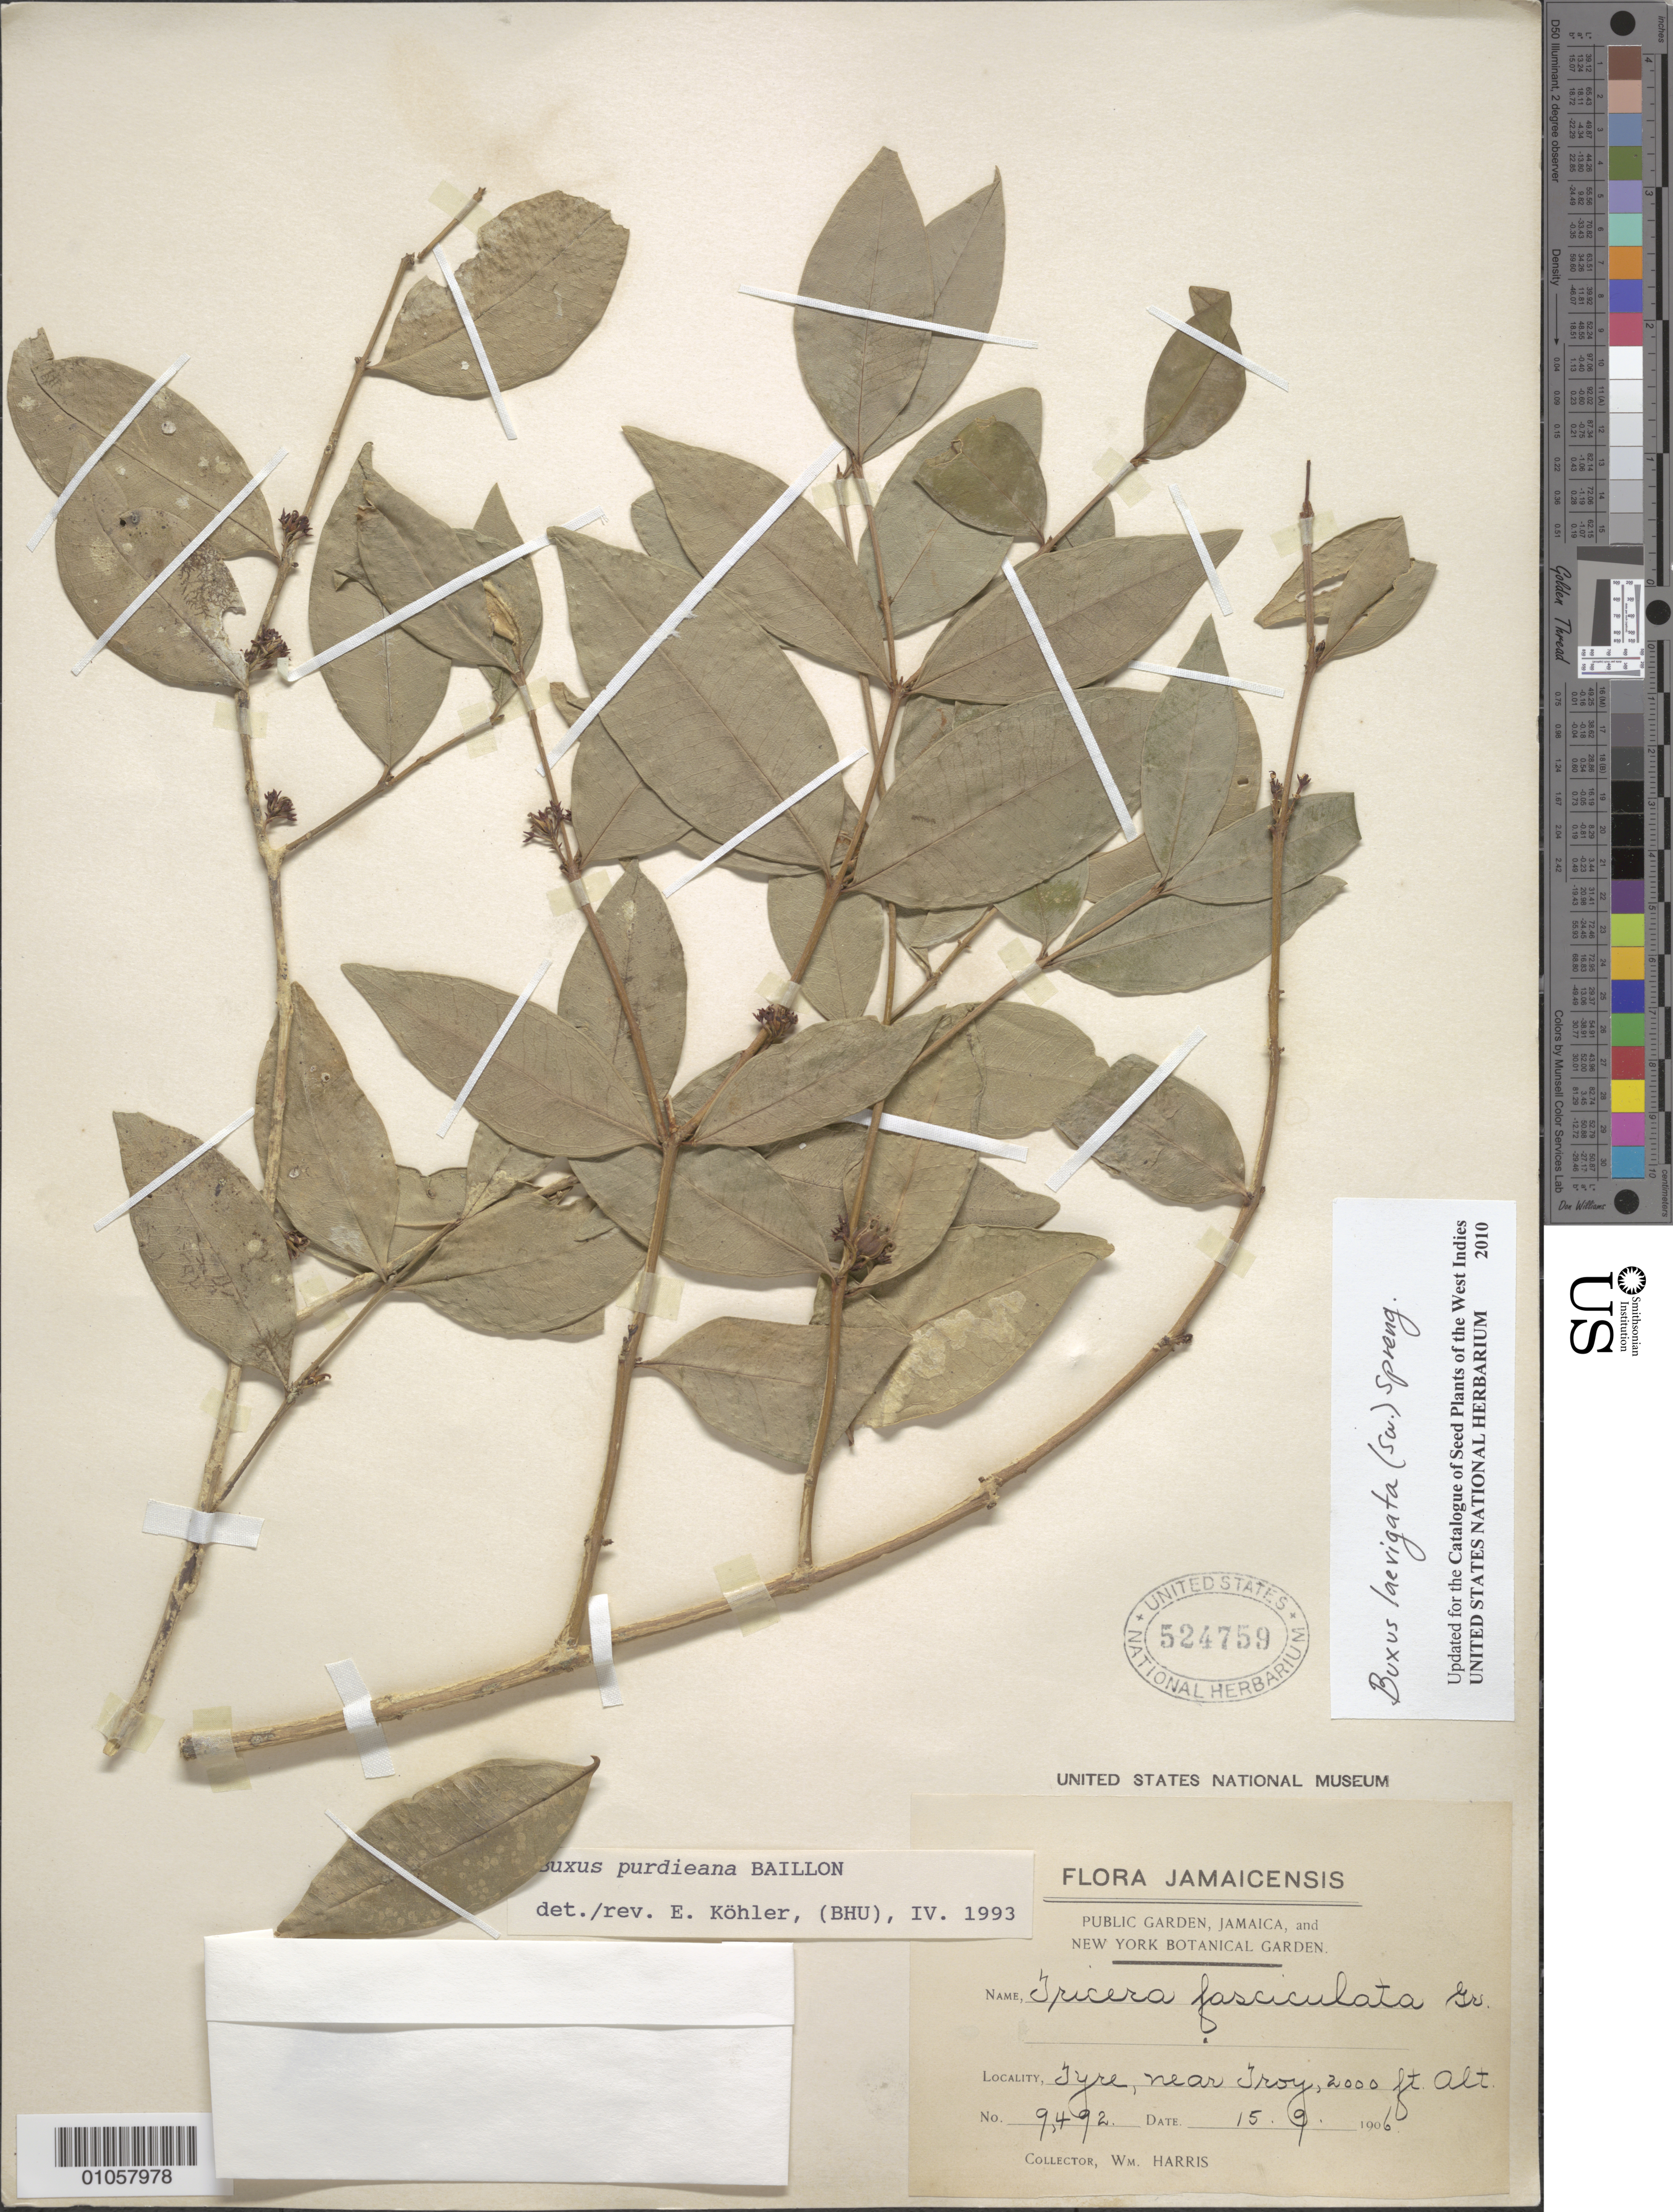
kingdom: Plantae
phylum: Tracheophyta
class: Magnoliopsida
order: Buxales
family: Buxaceae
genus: Buxus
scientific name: Buxus laevigata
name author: (Sw.) Spreng.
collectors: W. Harris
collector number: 9492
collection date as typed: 15 Sep 1906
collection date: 1906-09-15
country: Jamaica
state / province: Trelawny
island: Jamaica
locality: Tyre, near Troy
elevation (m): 610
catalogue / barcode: US 524759